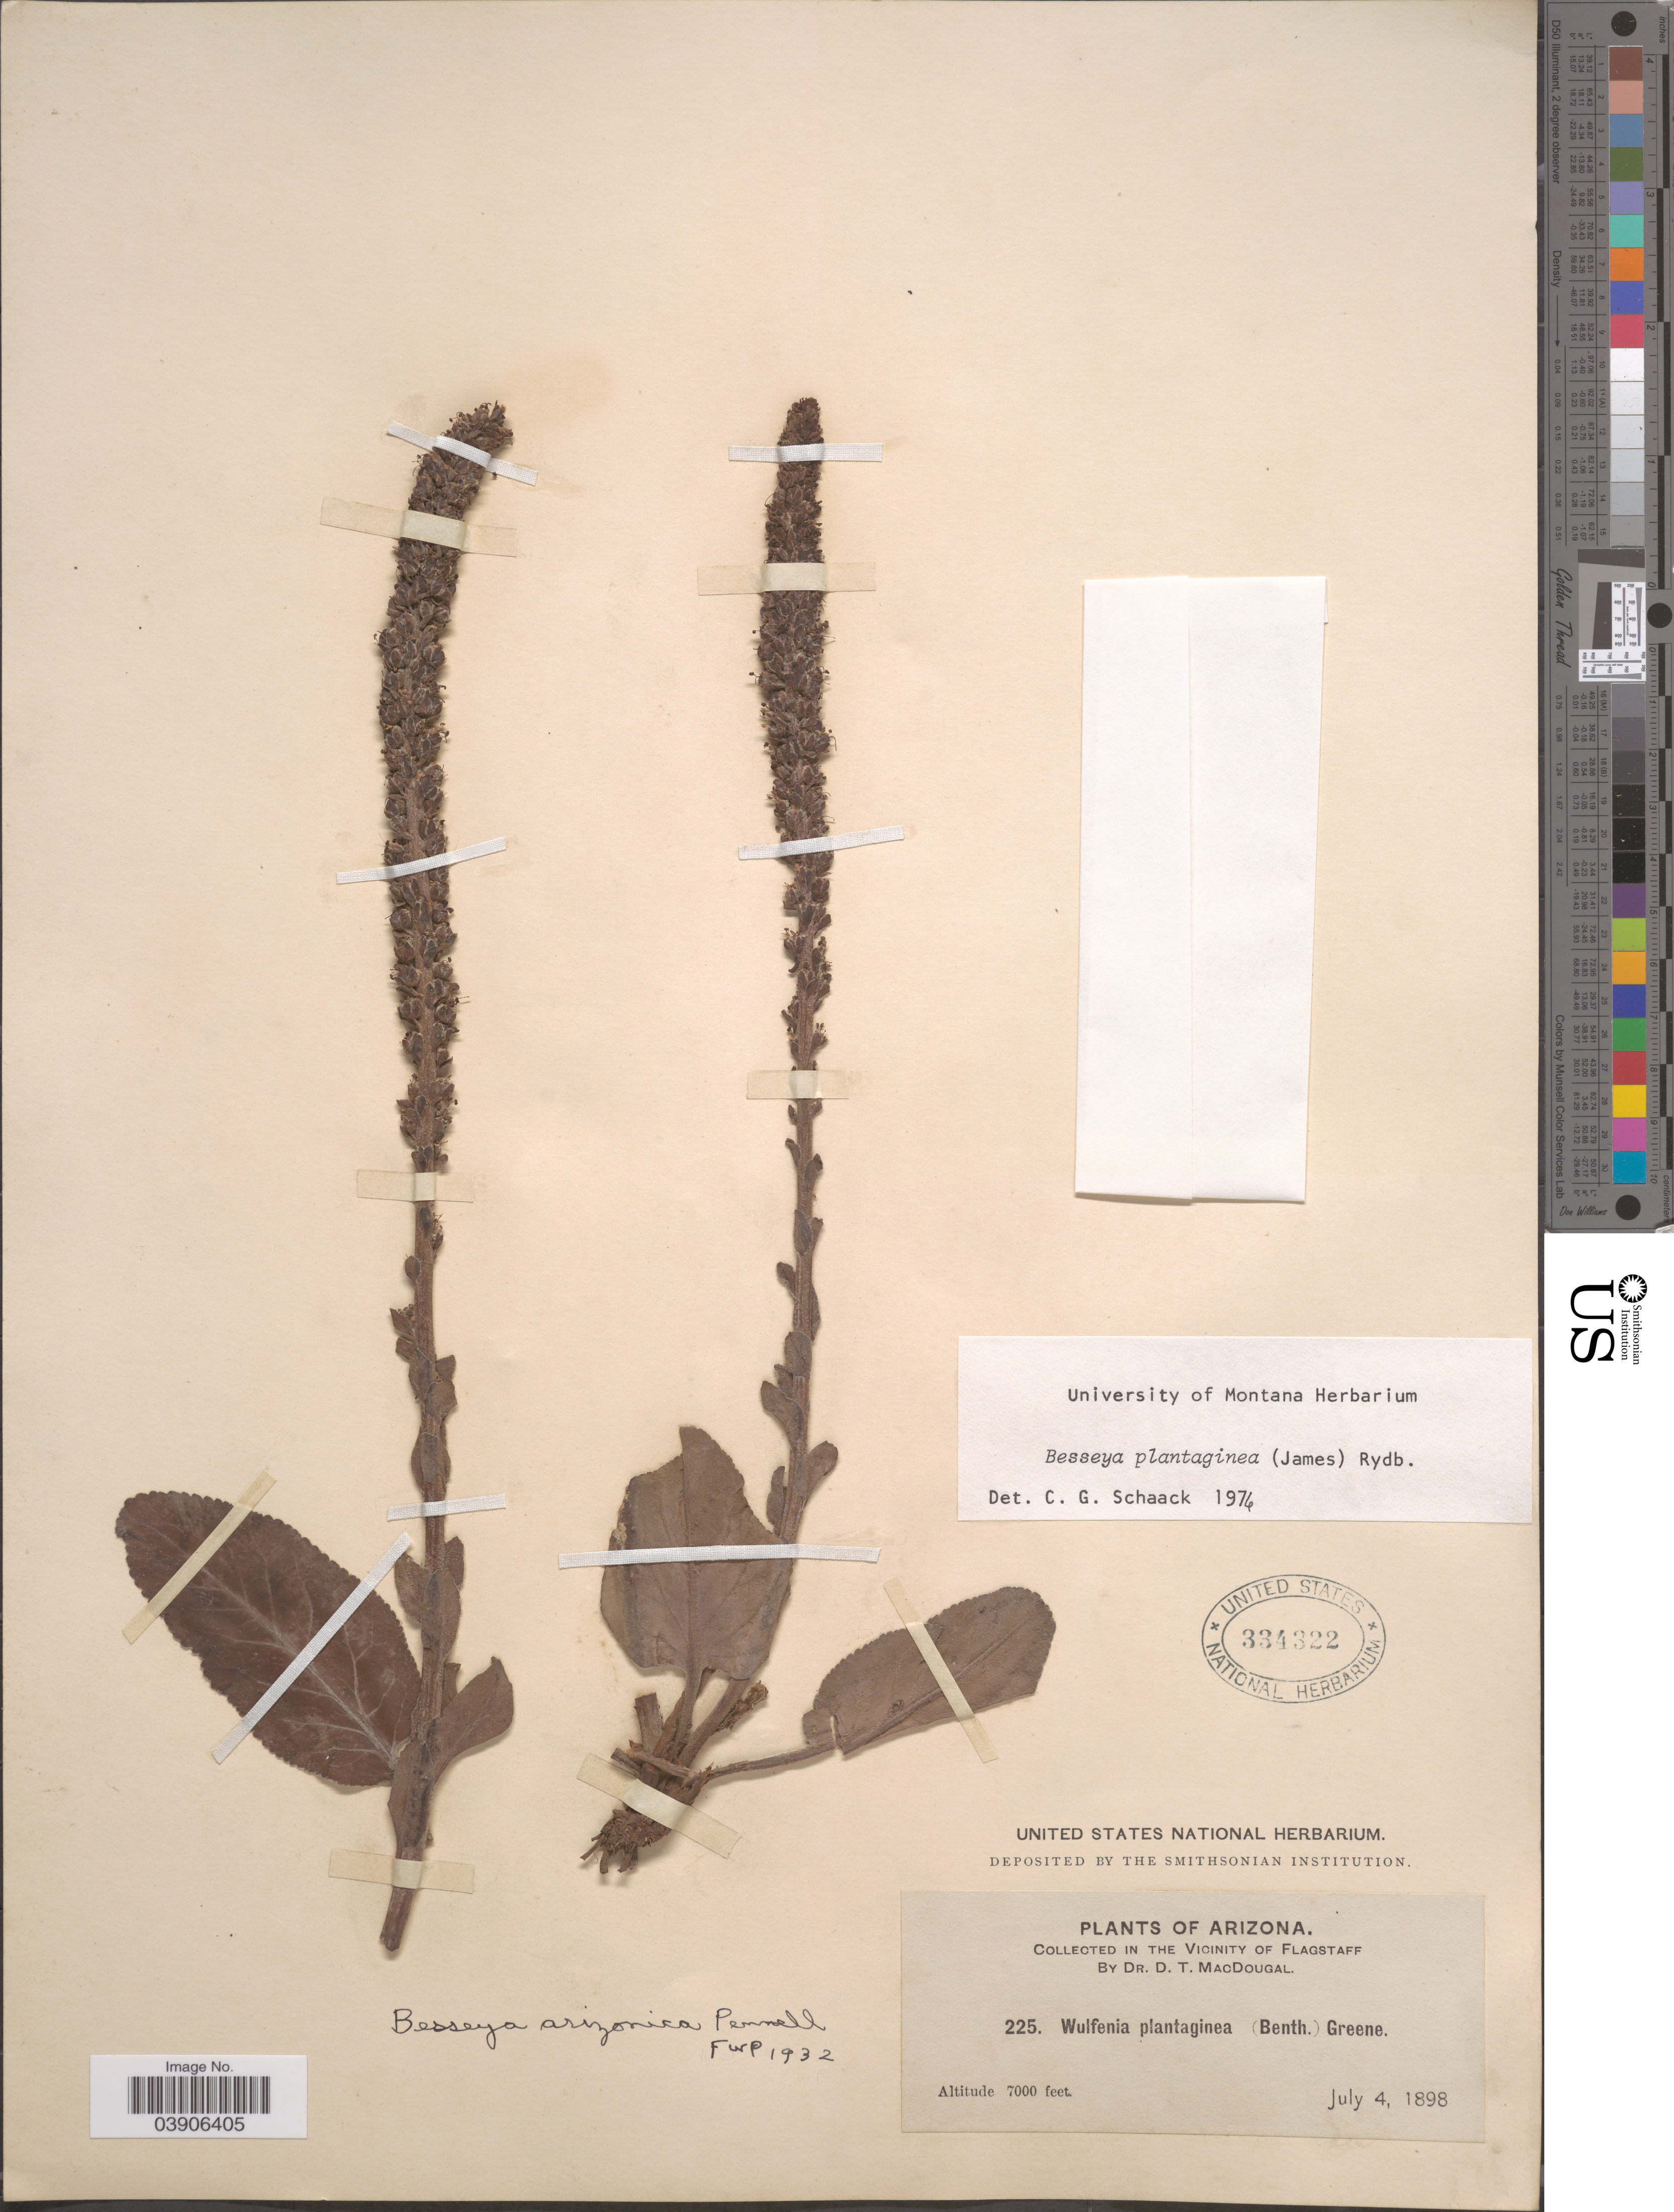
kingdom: Plantae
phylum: Tracheophyta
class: Magnoliopsida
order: Lamiales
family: Plantaginaceae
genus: Synthyris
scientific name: Synthyris plantaginea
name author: (E. James) Benth.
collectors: D. T. MacDougal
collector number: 225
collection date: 1898-07-04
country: United States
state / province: Arizona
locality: In the vicinity of Flagstaff.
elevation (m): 2134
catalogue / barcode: US 334322